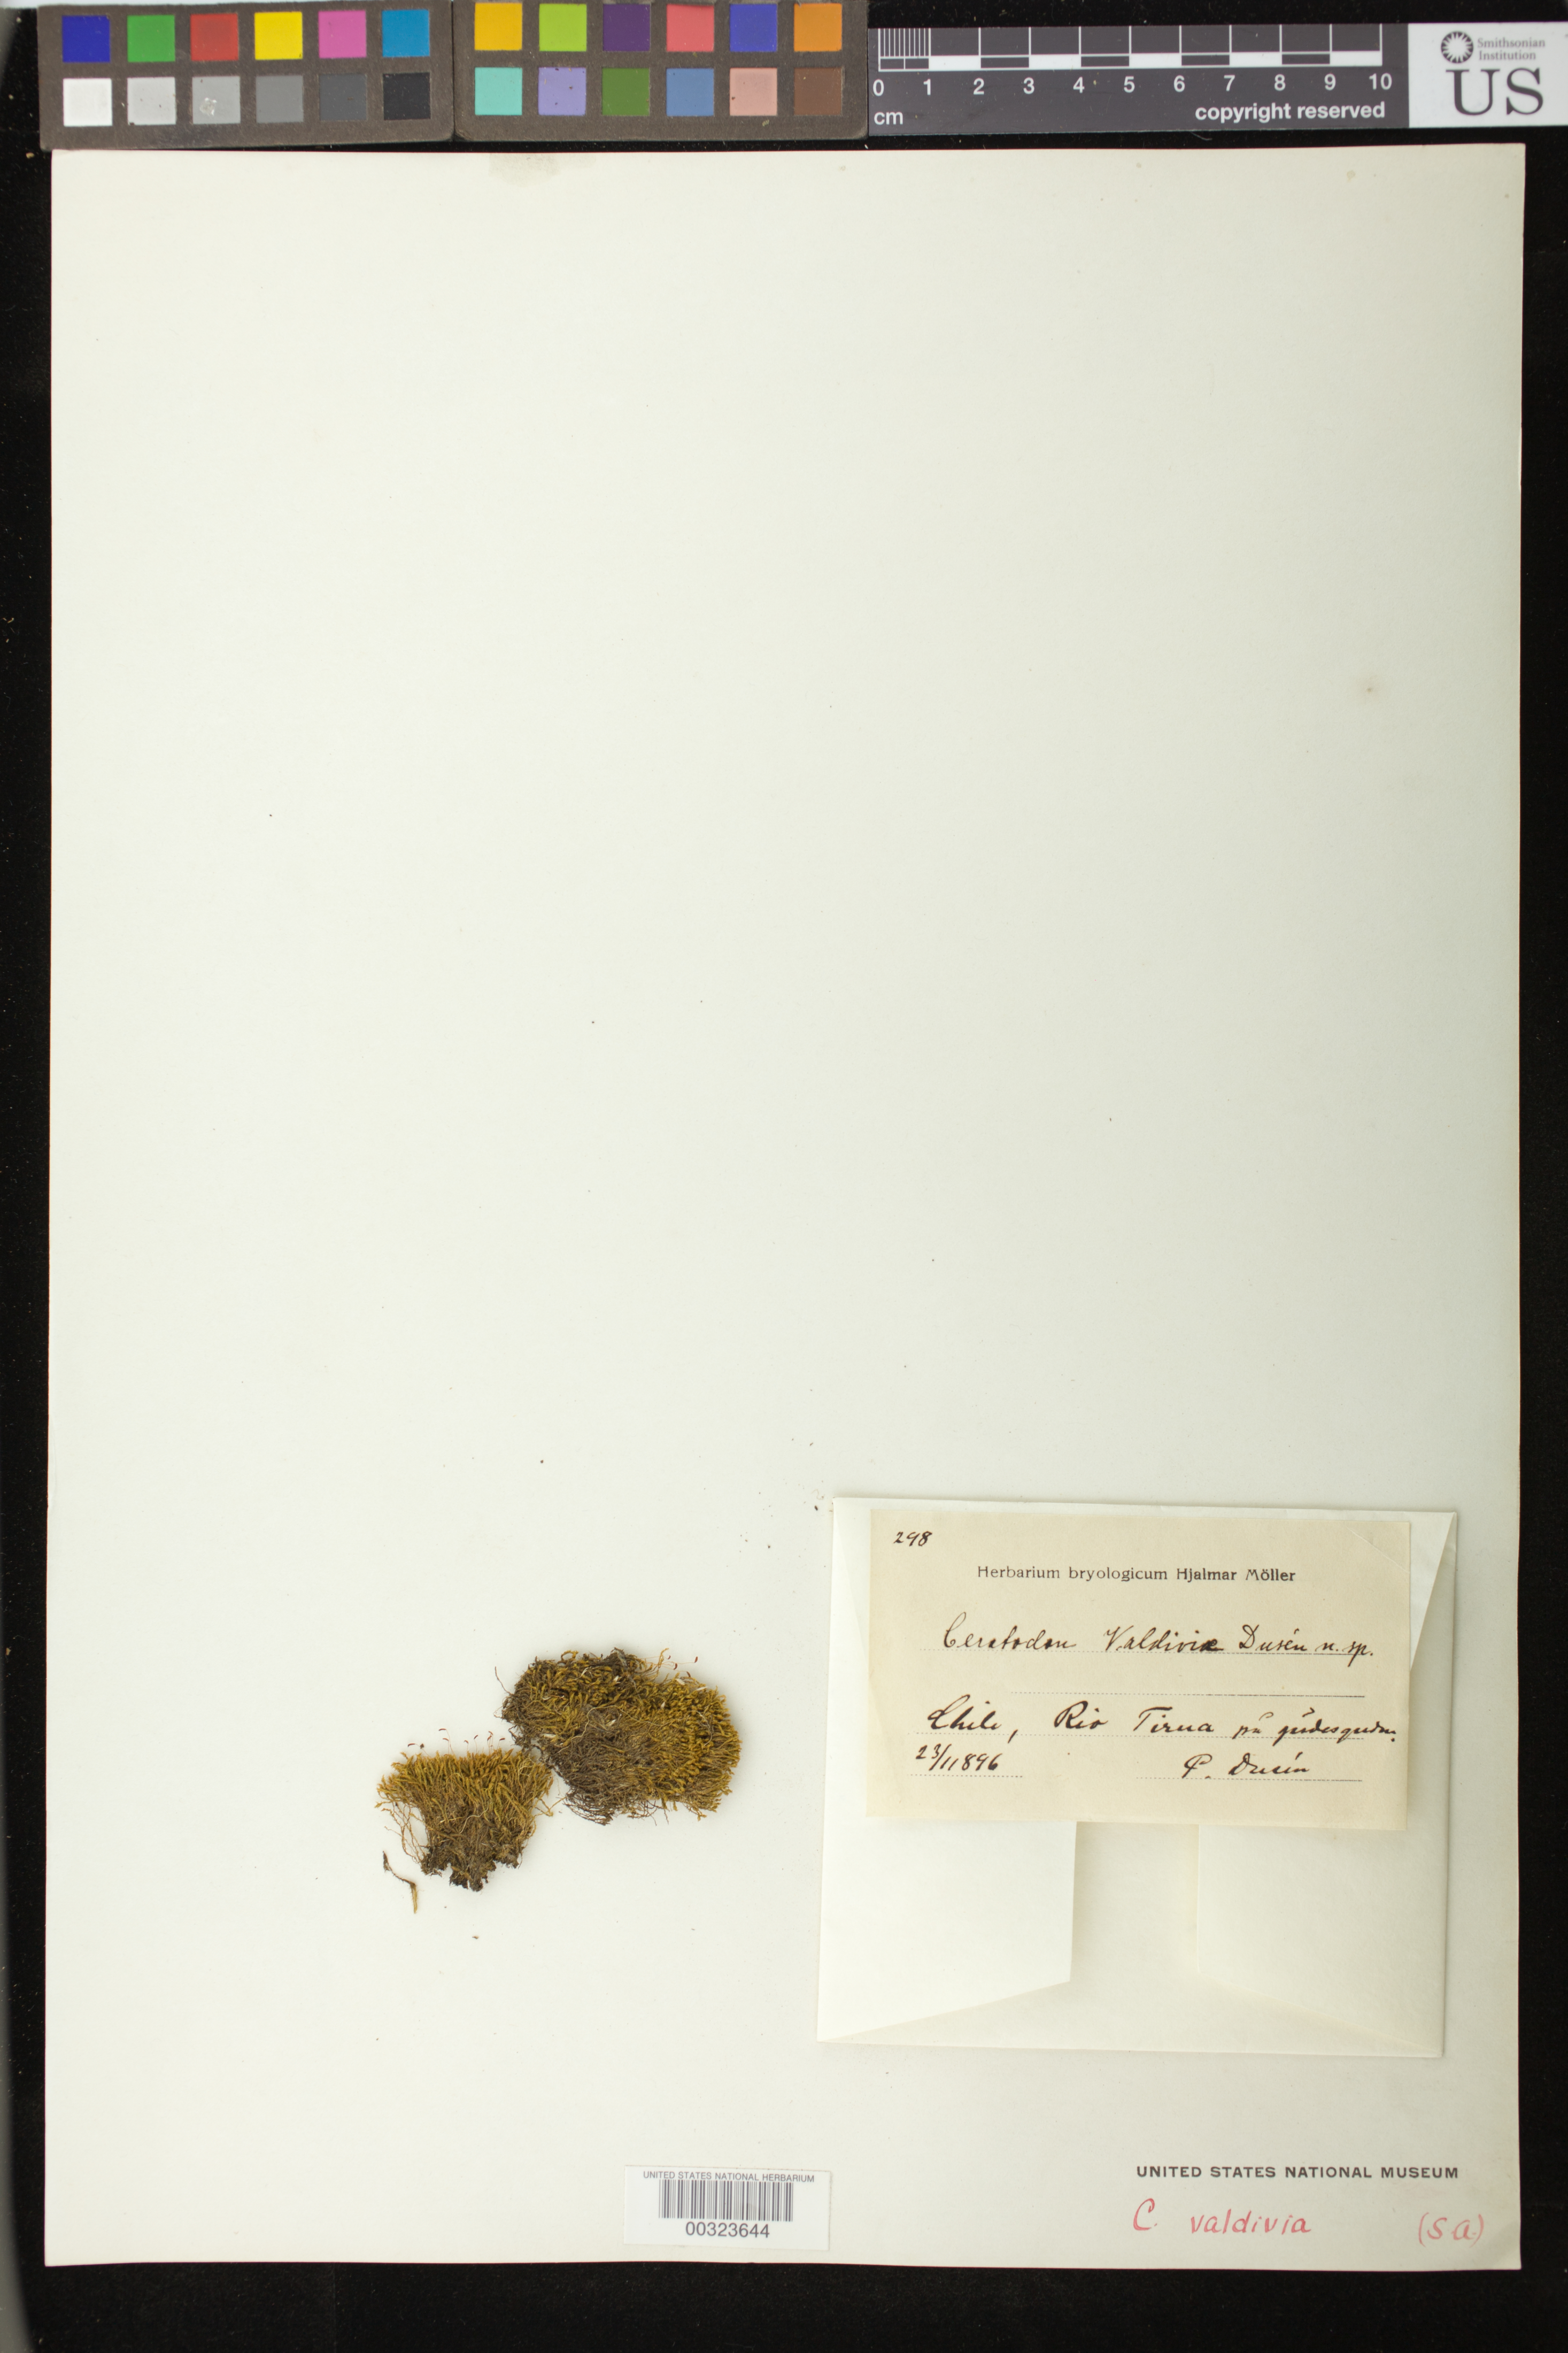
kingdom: Plantae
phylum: Bryophyta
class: Bryopsida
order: Dicranales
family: Ditrichaceae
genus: Ceratodon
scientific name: Ceratodon valdiviae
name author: Müll. Hal.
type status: Possible Type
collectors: P. Dusén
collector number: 298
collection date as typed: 23 Nov 1896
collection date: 1896-11-23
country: Chile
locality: Rio Tirua.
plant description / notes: Specimen is annotated as "Ceratodon valdiviae Dusén n. sp." Not the same as Ceratodon valdiviae Müll. Hal. (1900)?